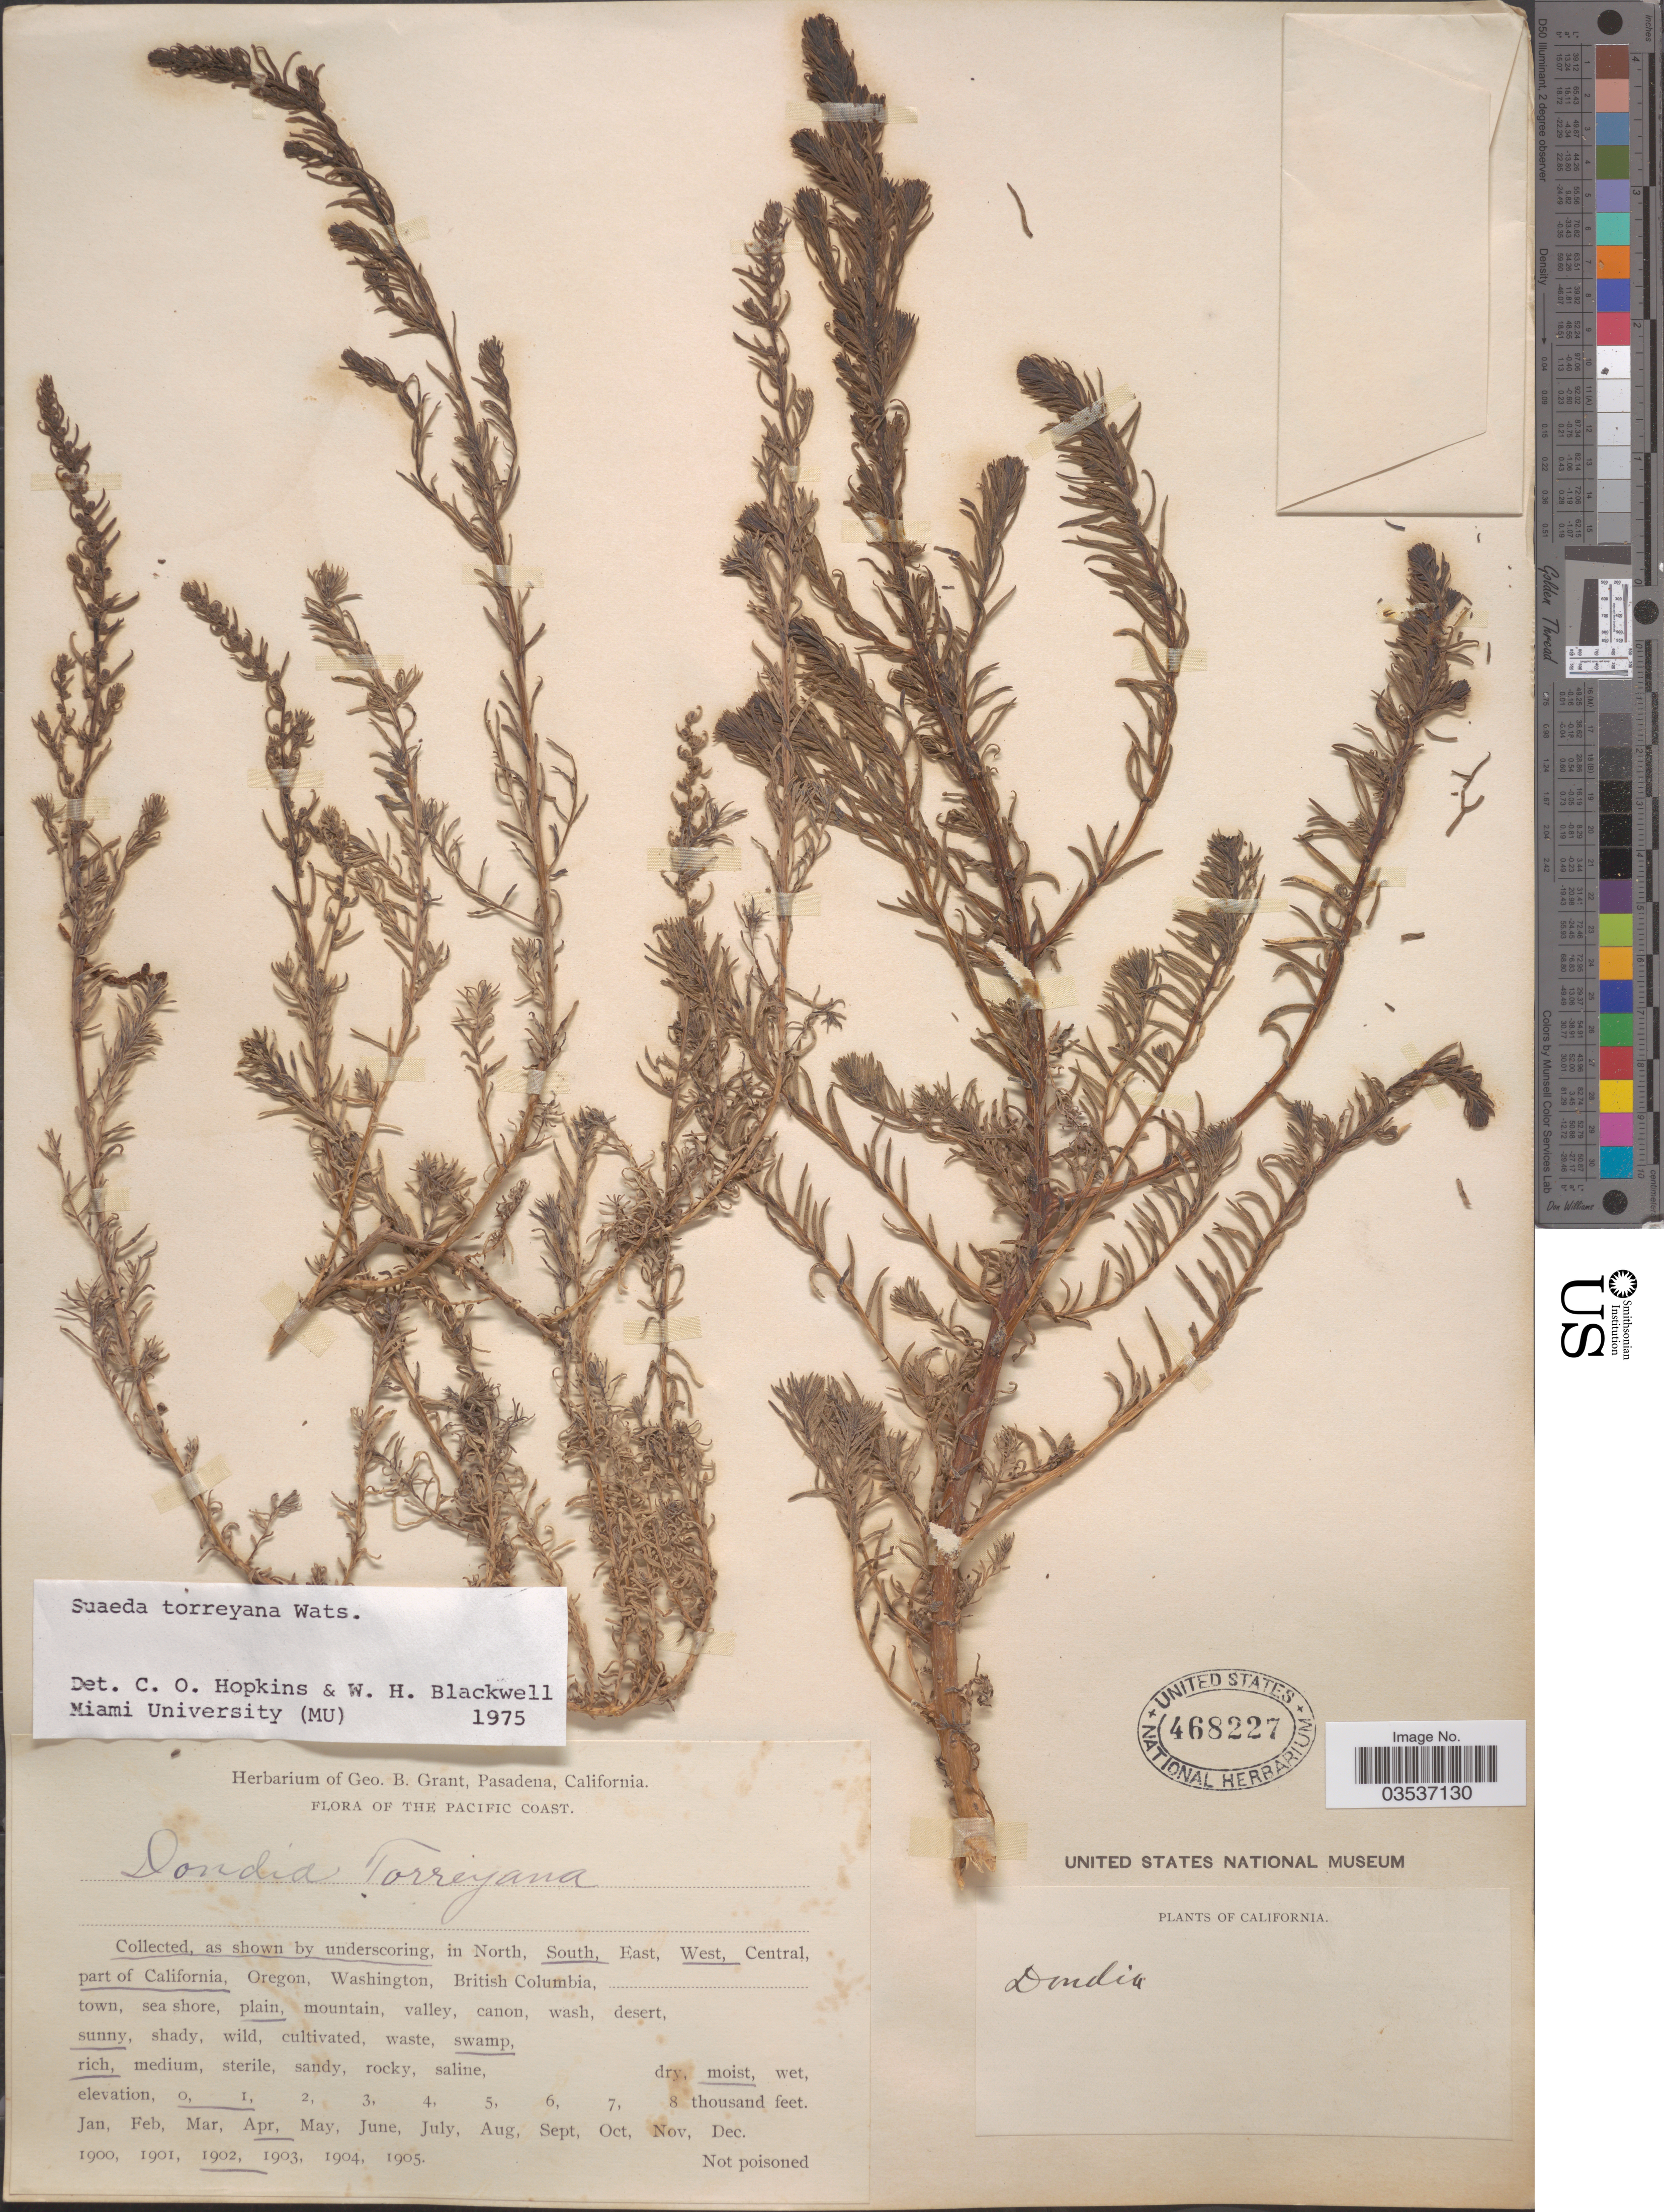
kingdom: Plantae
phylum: Tracheophyta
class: Magnoliopsida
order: Caryophyllales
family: Amaranthaceae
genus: Suaeda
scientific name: Suaeda torreyana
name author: S. Watson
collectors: ex herb. Geo. B. Grant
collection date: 1902-04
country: United States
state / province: California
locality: Pacific Coast. South, West part of California,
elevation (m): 0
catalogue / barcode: US 468227